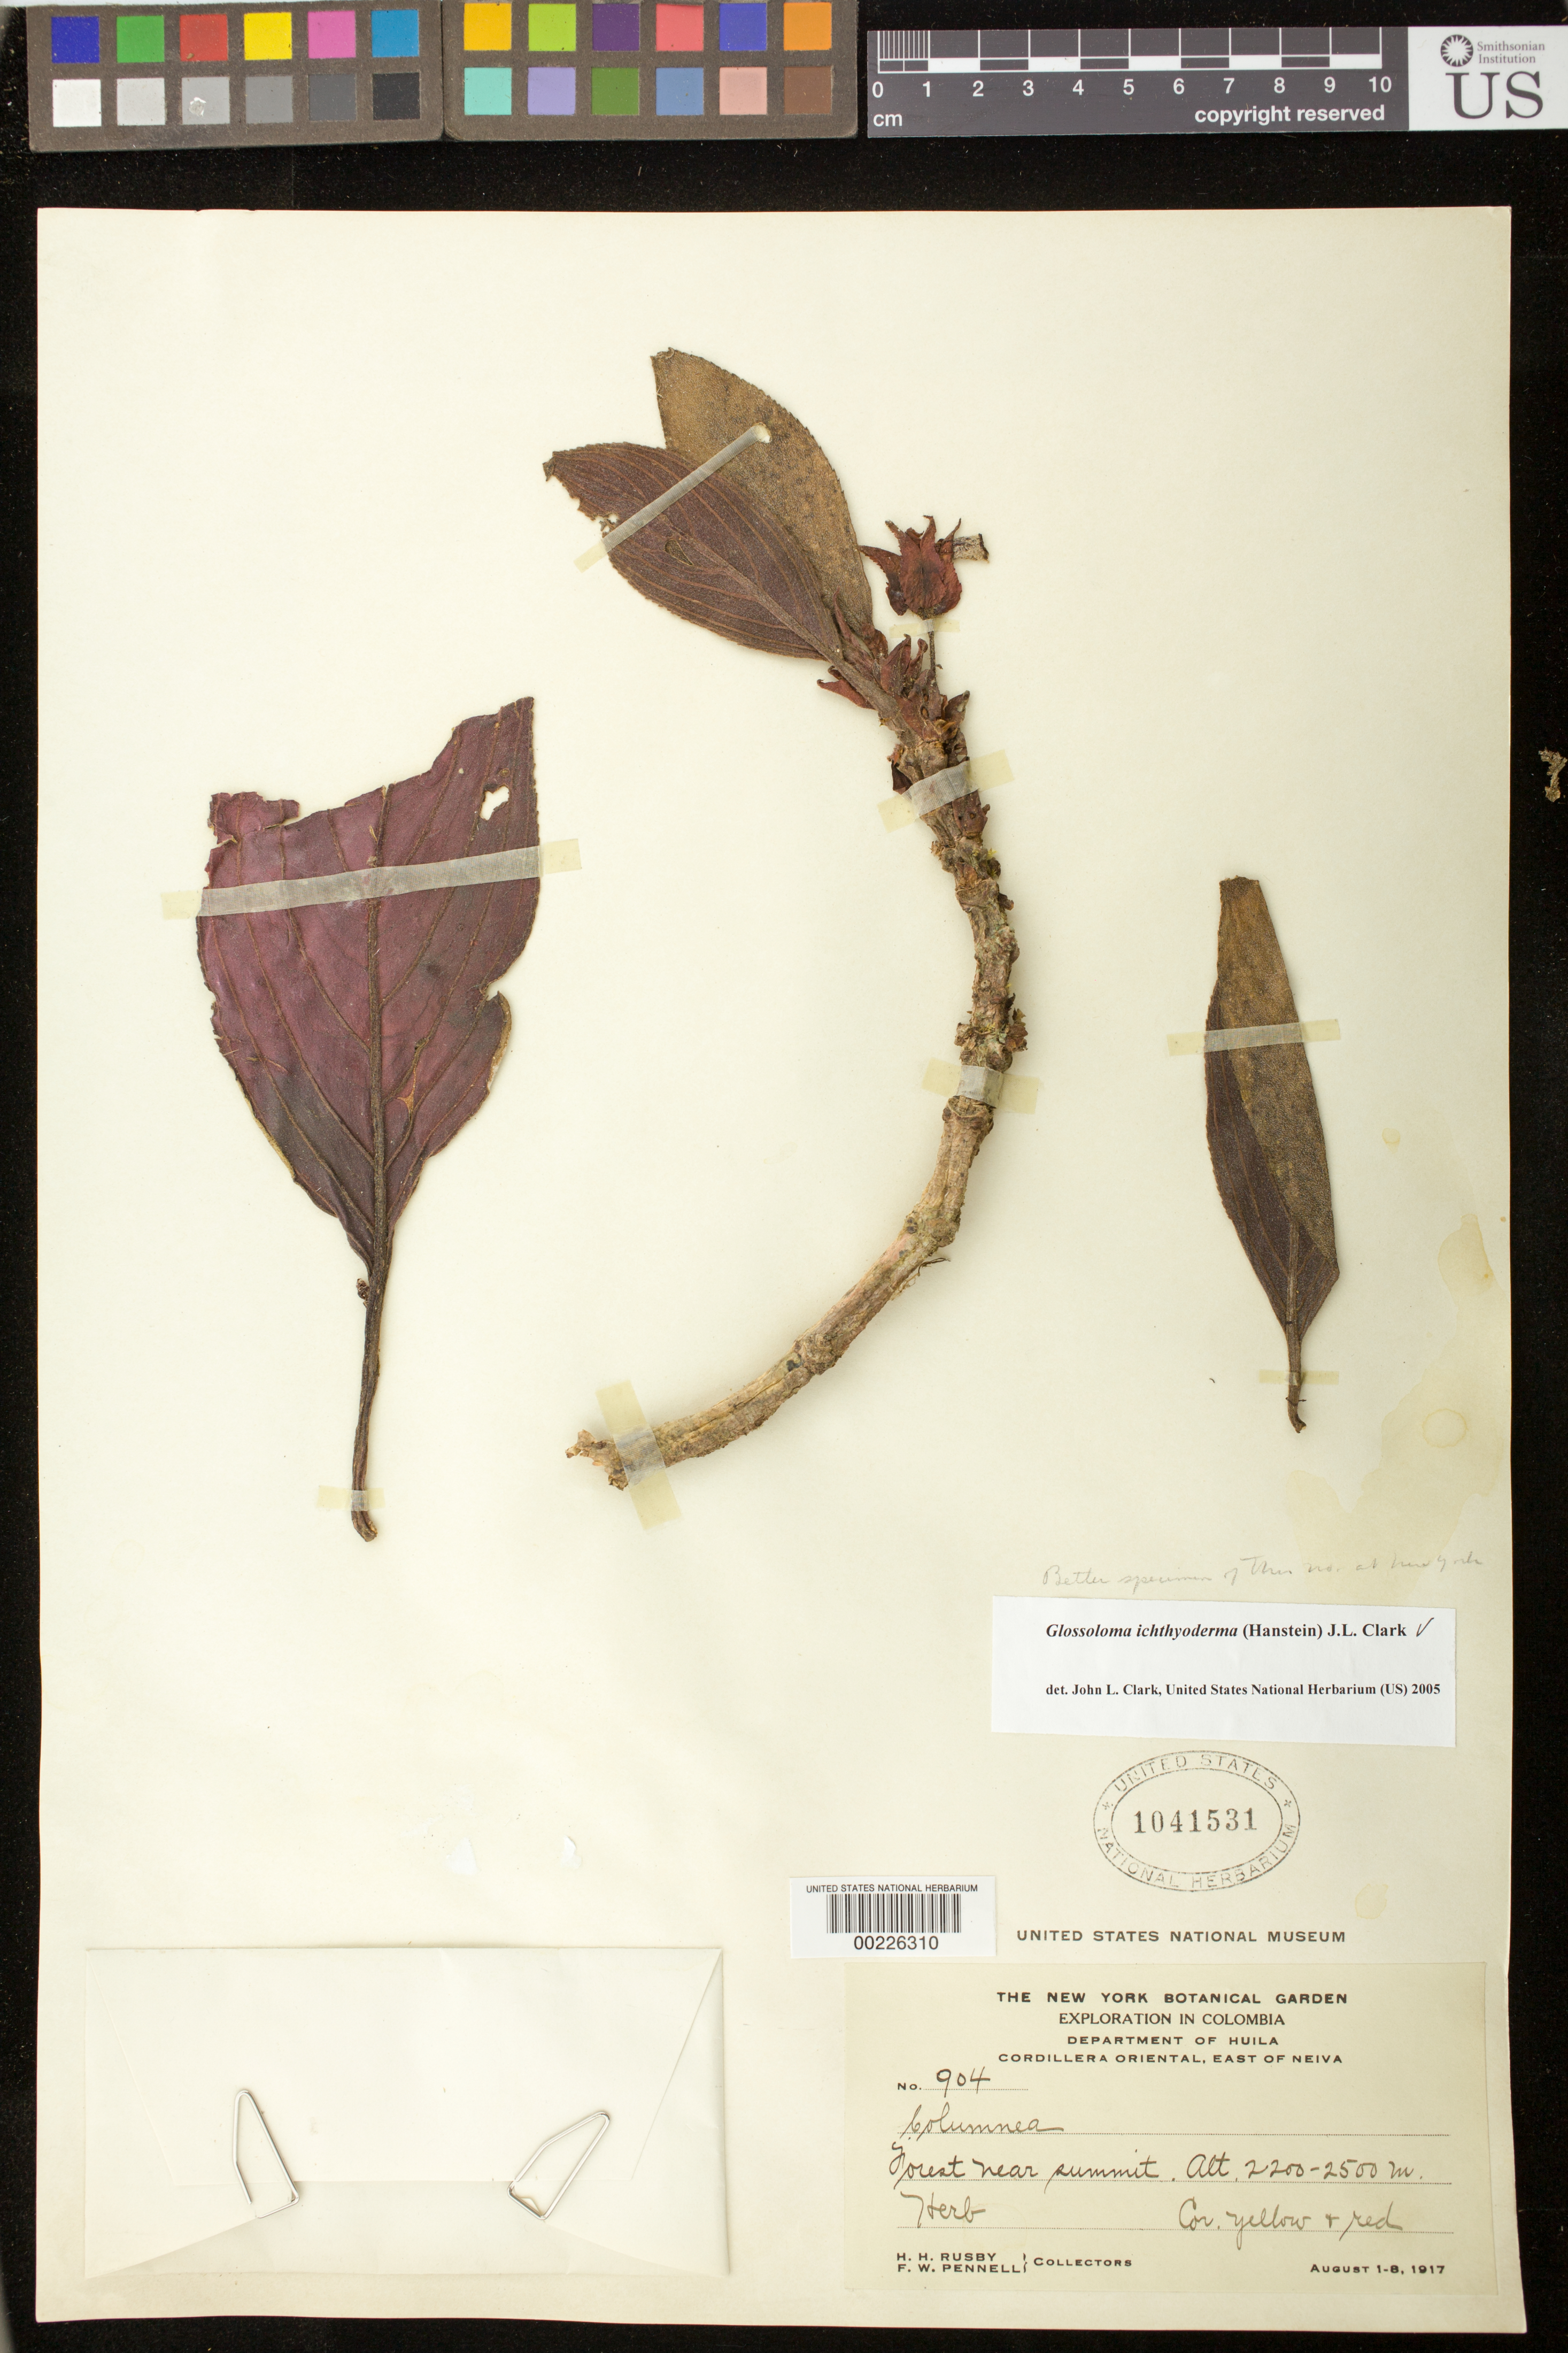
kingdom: Plantae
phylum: Tracheophyta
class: Magnoliopsida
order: Lamiales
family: Gesneriaceae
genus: Glossoloma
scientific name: Glossoloma ichthyoderma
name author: (Hanst.) J.L. Clark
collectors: H. H. Rusby & F. W. Pennell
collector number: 904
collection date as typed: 1-8 Aug 1917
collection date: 1917-08-01/1917-08-08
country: Colombia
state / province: Huila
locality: Cordillera Oriental, E of Neiva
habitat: Forest near summit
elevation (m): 2200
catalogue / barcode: US 1041531